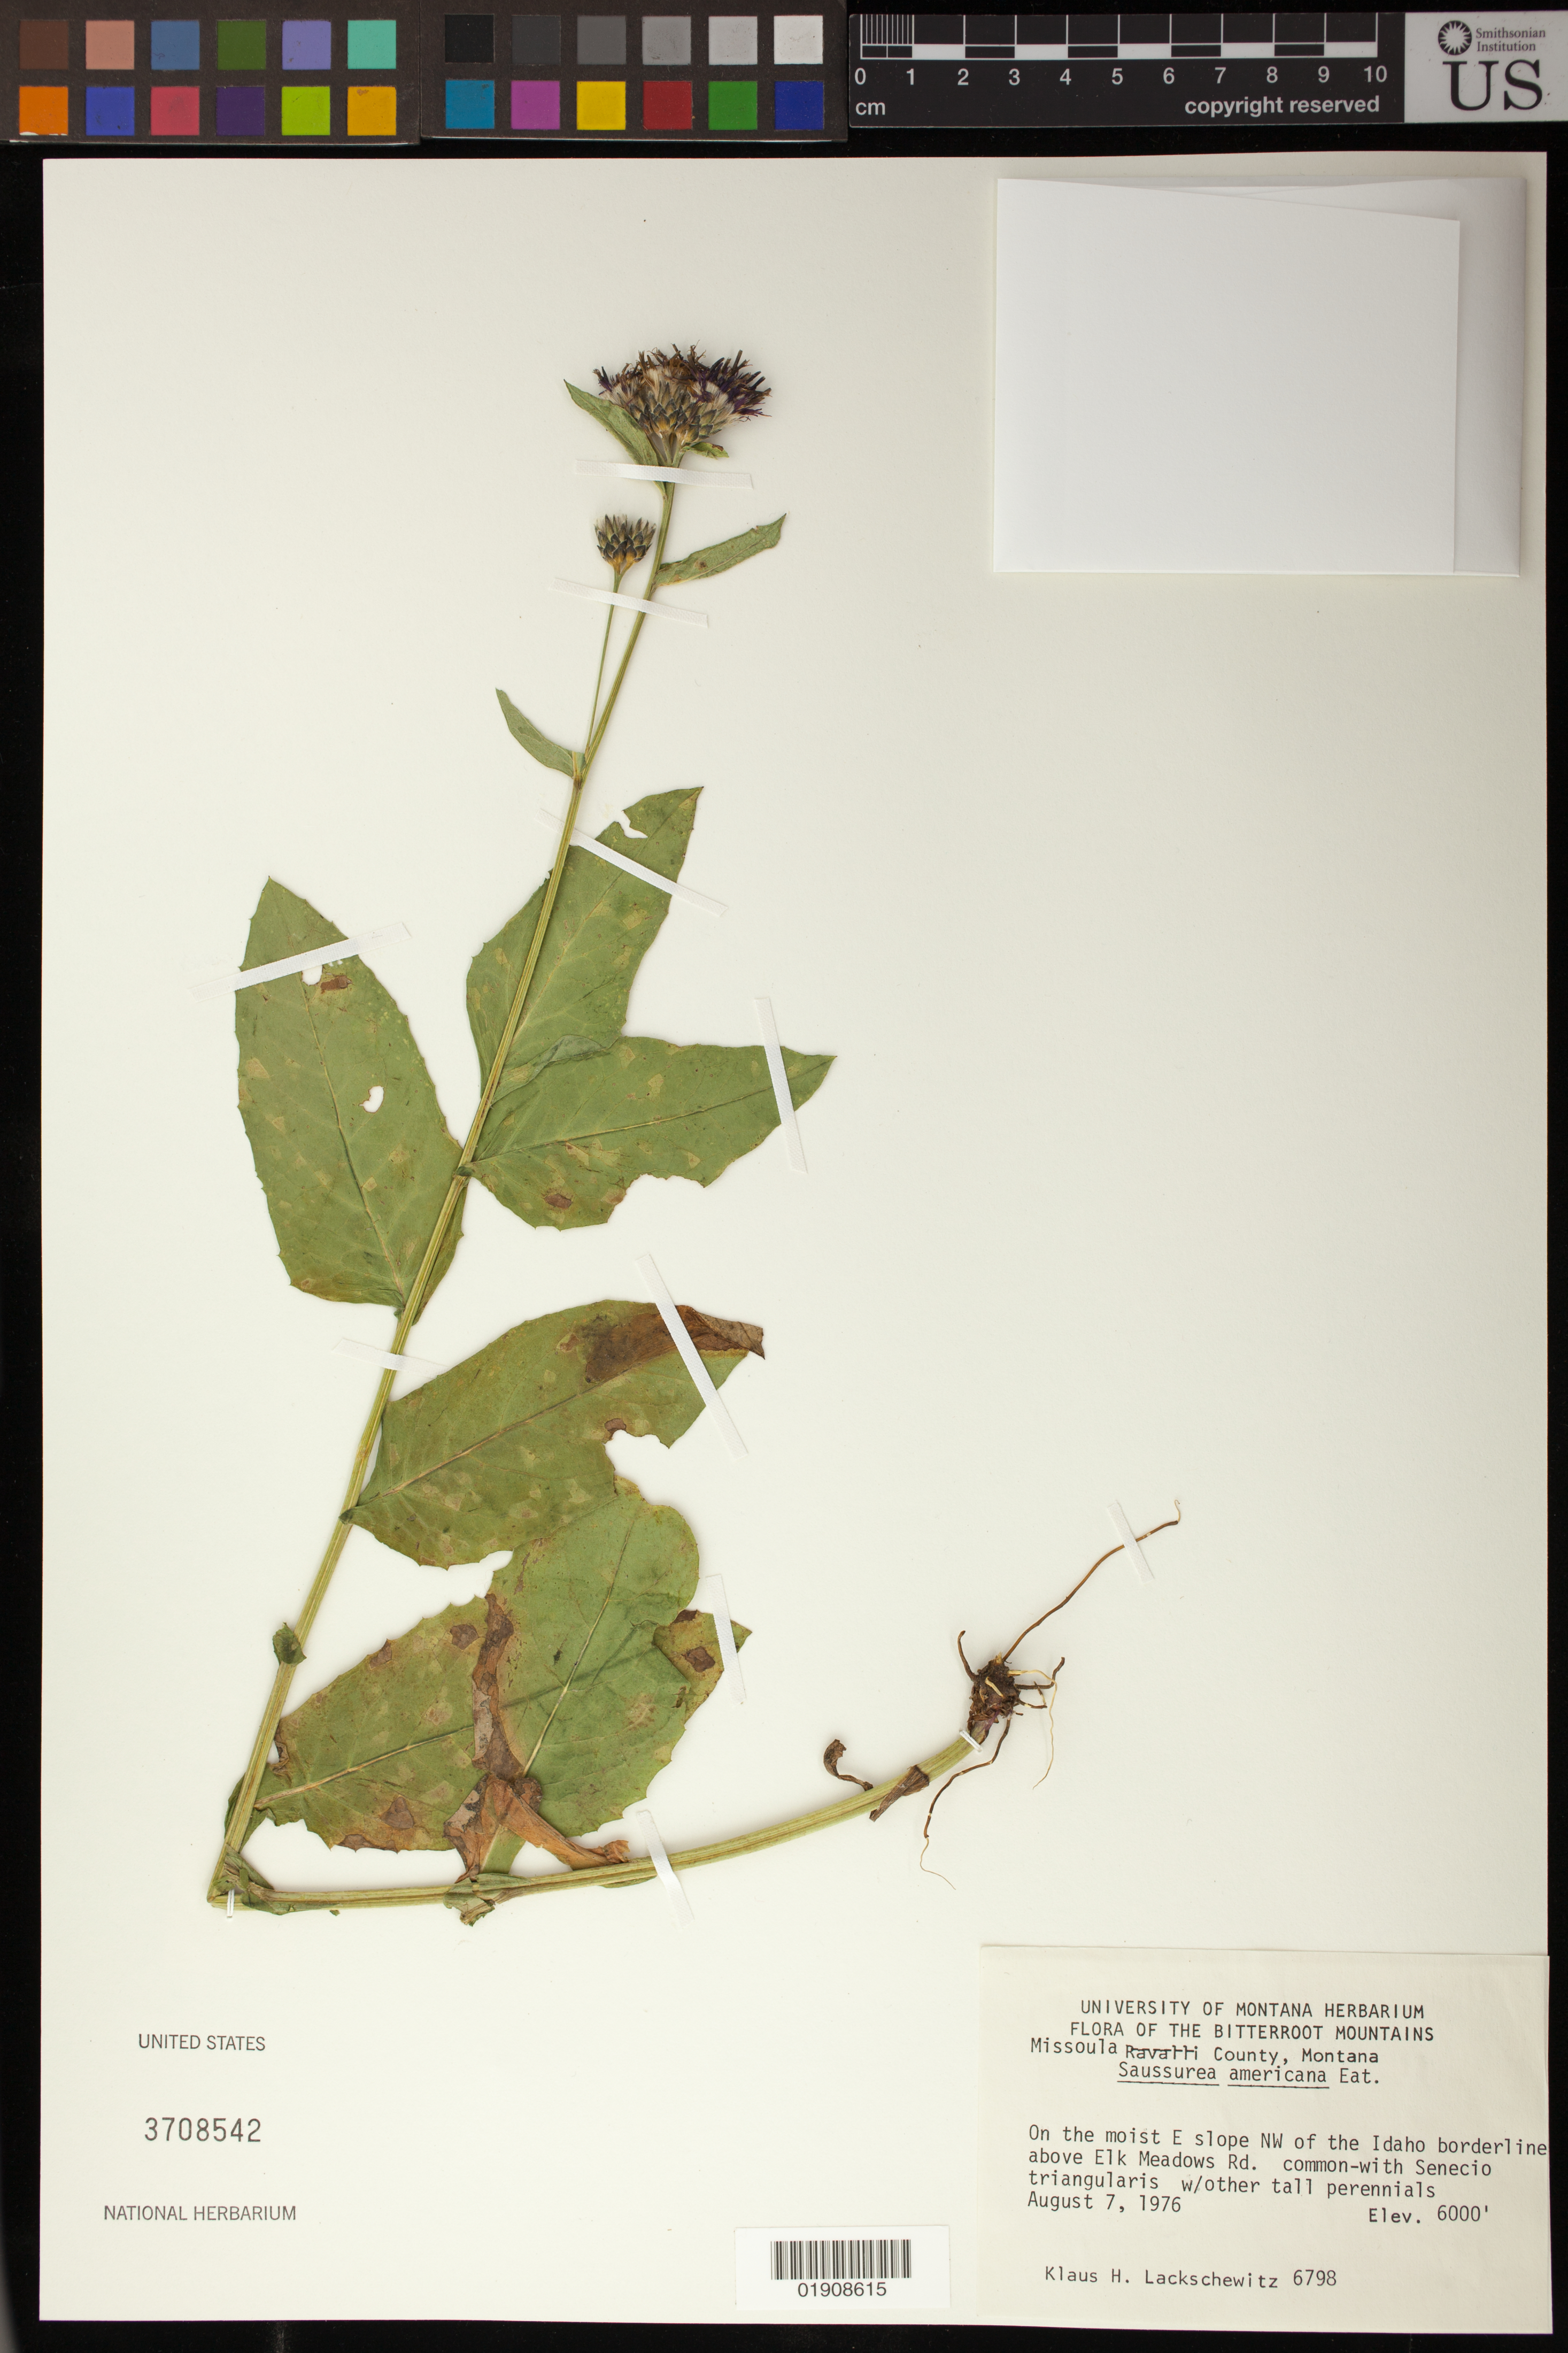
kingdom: Plantae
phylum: Tracheophyta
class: Magnoliopsida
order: Asterales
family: Asteraceae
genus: Saussurea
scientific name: Saussurea americana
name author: D.C. Eaton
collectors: K. Lackschewitz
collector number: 6798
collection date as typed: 7 August 1976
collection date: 1976-08-07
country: United States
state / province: Montana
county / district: Missoula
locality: Bitterroot Mountains: on the moist E slope NW of the Idaho borderline above Elk Meadows Rd.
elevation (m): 1829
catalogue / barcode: US 3708542